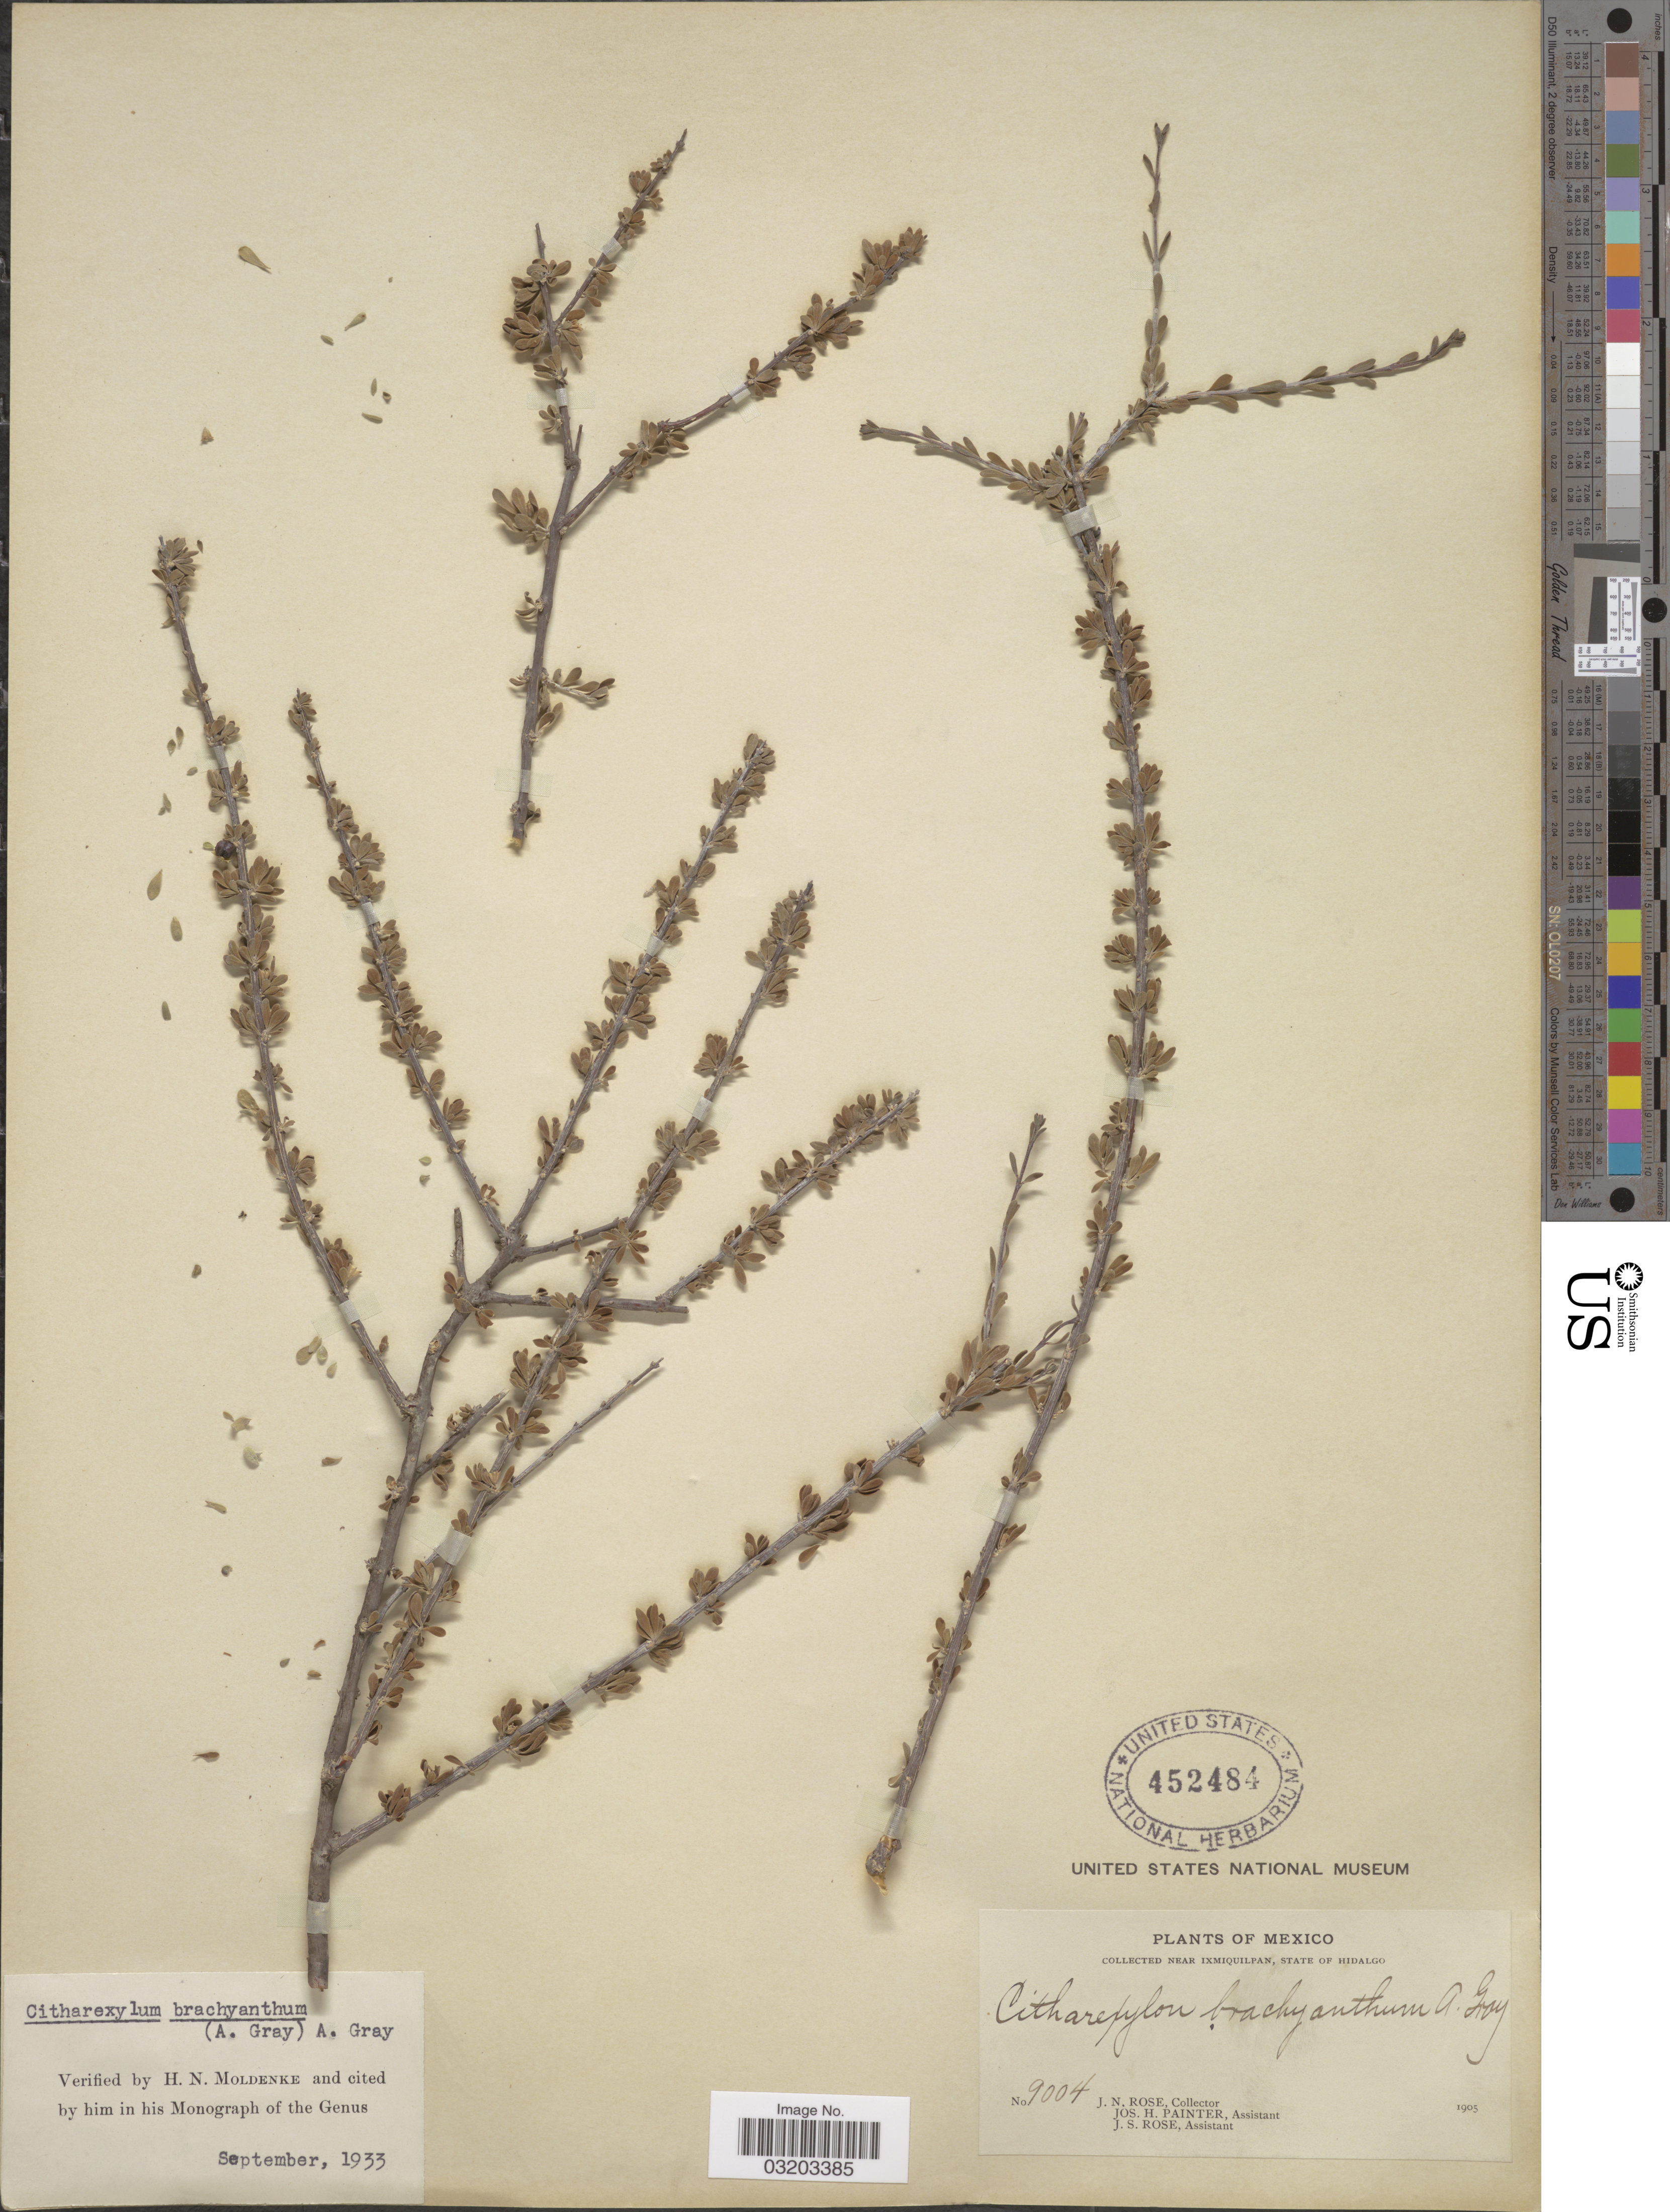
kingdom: Plantae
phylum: Tracheophyta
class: Magnoliopsida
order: Lamiales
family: Verbenaceae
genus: Citharexylum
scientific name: Citharexylum brachyanthum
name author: (A. Gray ex Hemsl.) A. Gray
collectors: J. N. Rose, J. H. Painter & J. S. Rose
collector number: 9004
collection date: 1905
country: Mexico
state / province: Hidalgo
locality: Near Ixmiquilpan.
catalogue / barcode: US 452484